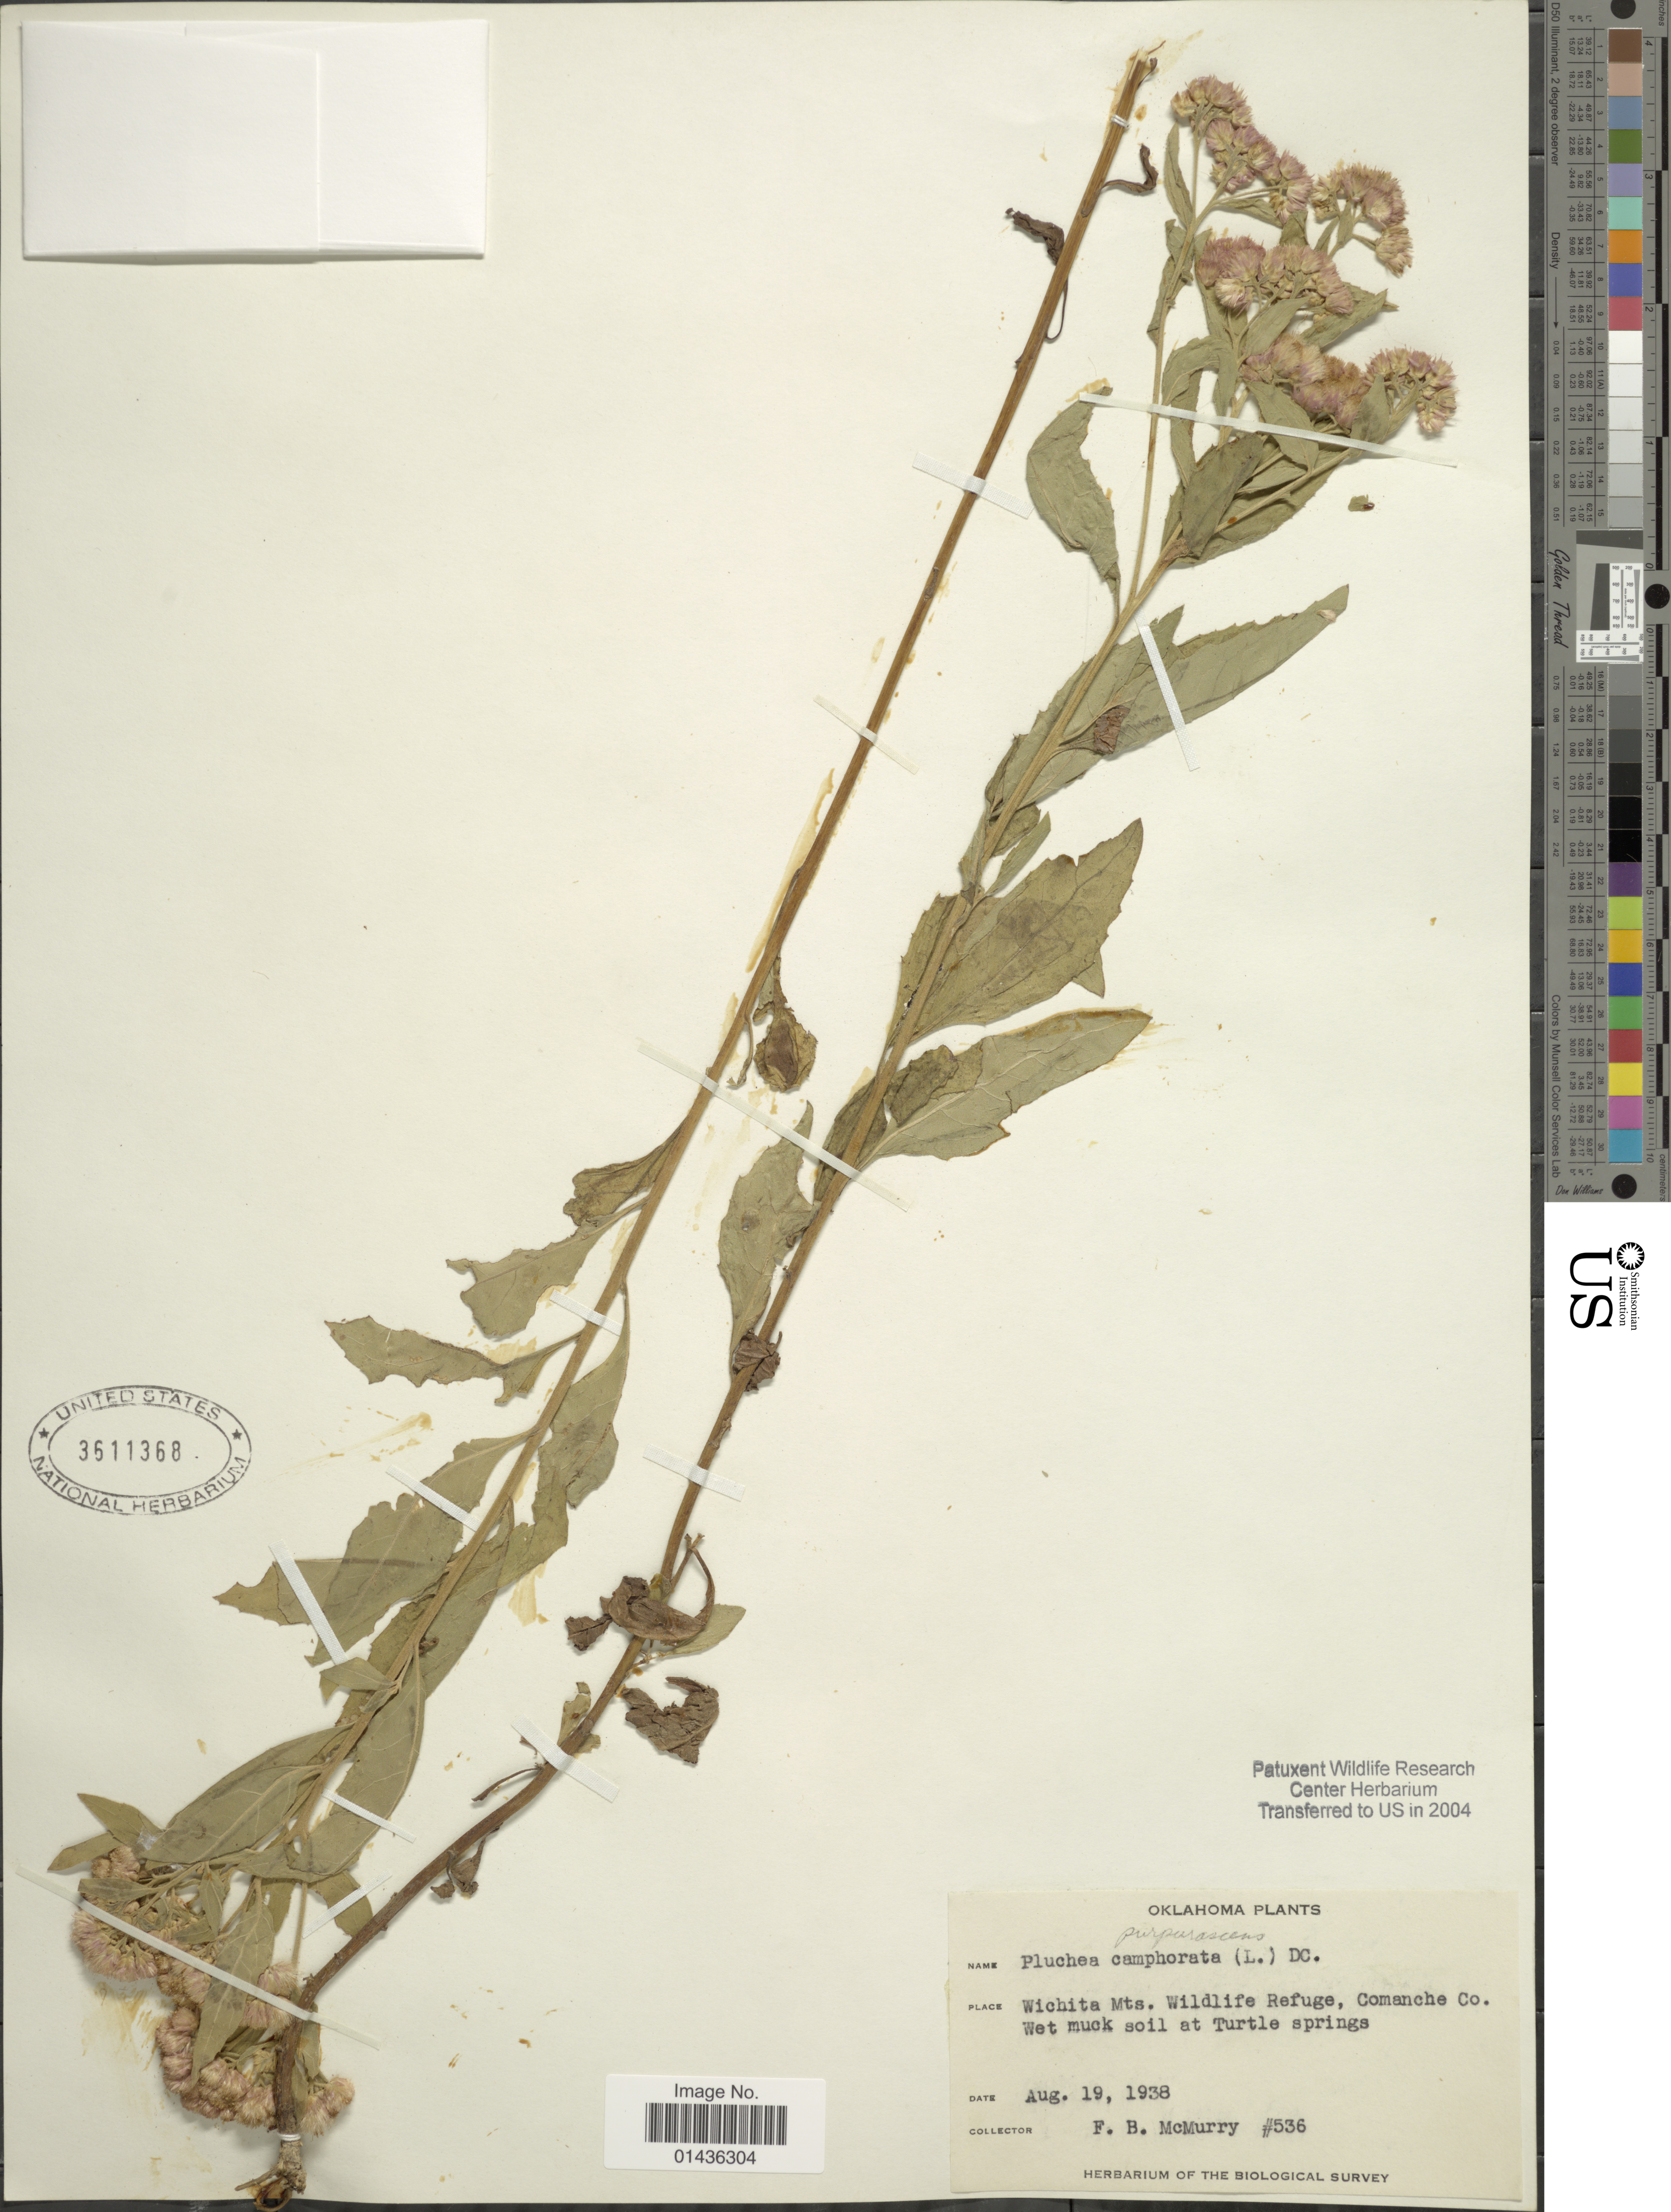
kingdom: Plantae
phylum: Tracheophyta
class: Magnoliopsida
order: Asterales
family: Asteraceae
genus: Pluchea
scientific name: Pluchea odorata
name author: (L.) Cass.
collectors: F. B. McMurry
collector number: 536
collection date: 1938-08-19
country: United States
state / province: Oklahoma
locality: Wichita Mts., Wildlife Refuge, Comanche Co. wet muck soil at Turtle springs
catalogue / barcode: US 3611368